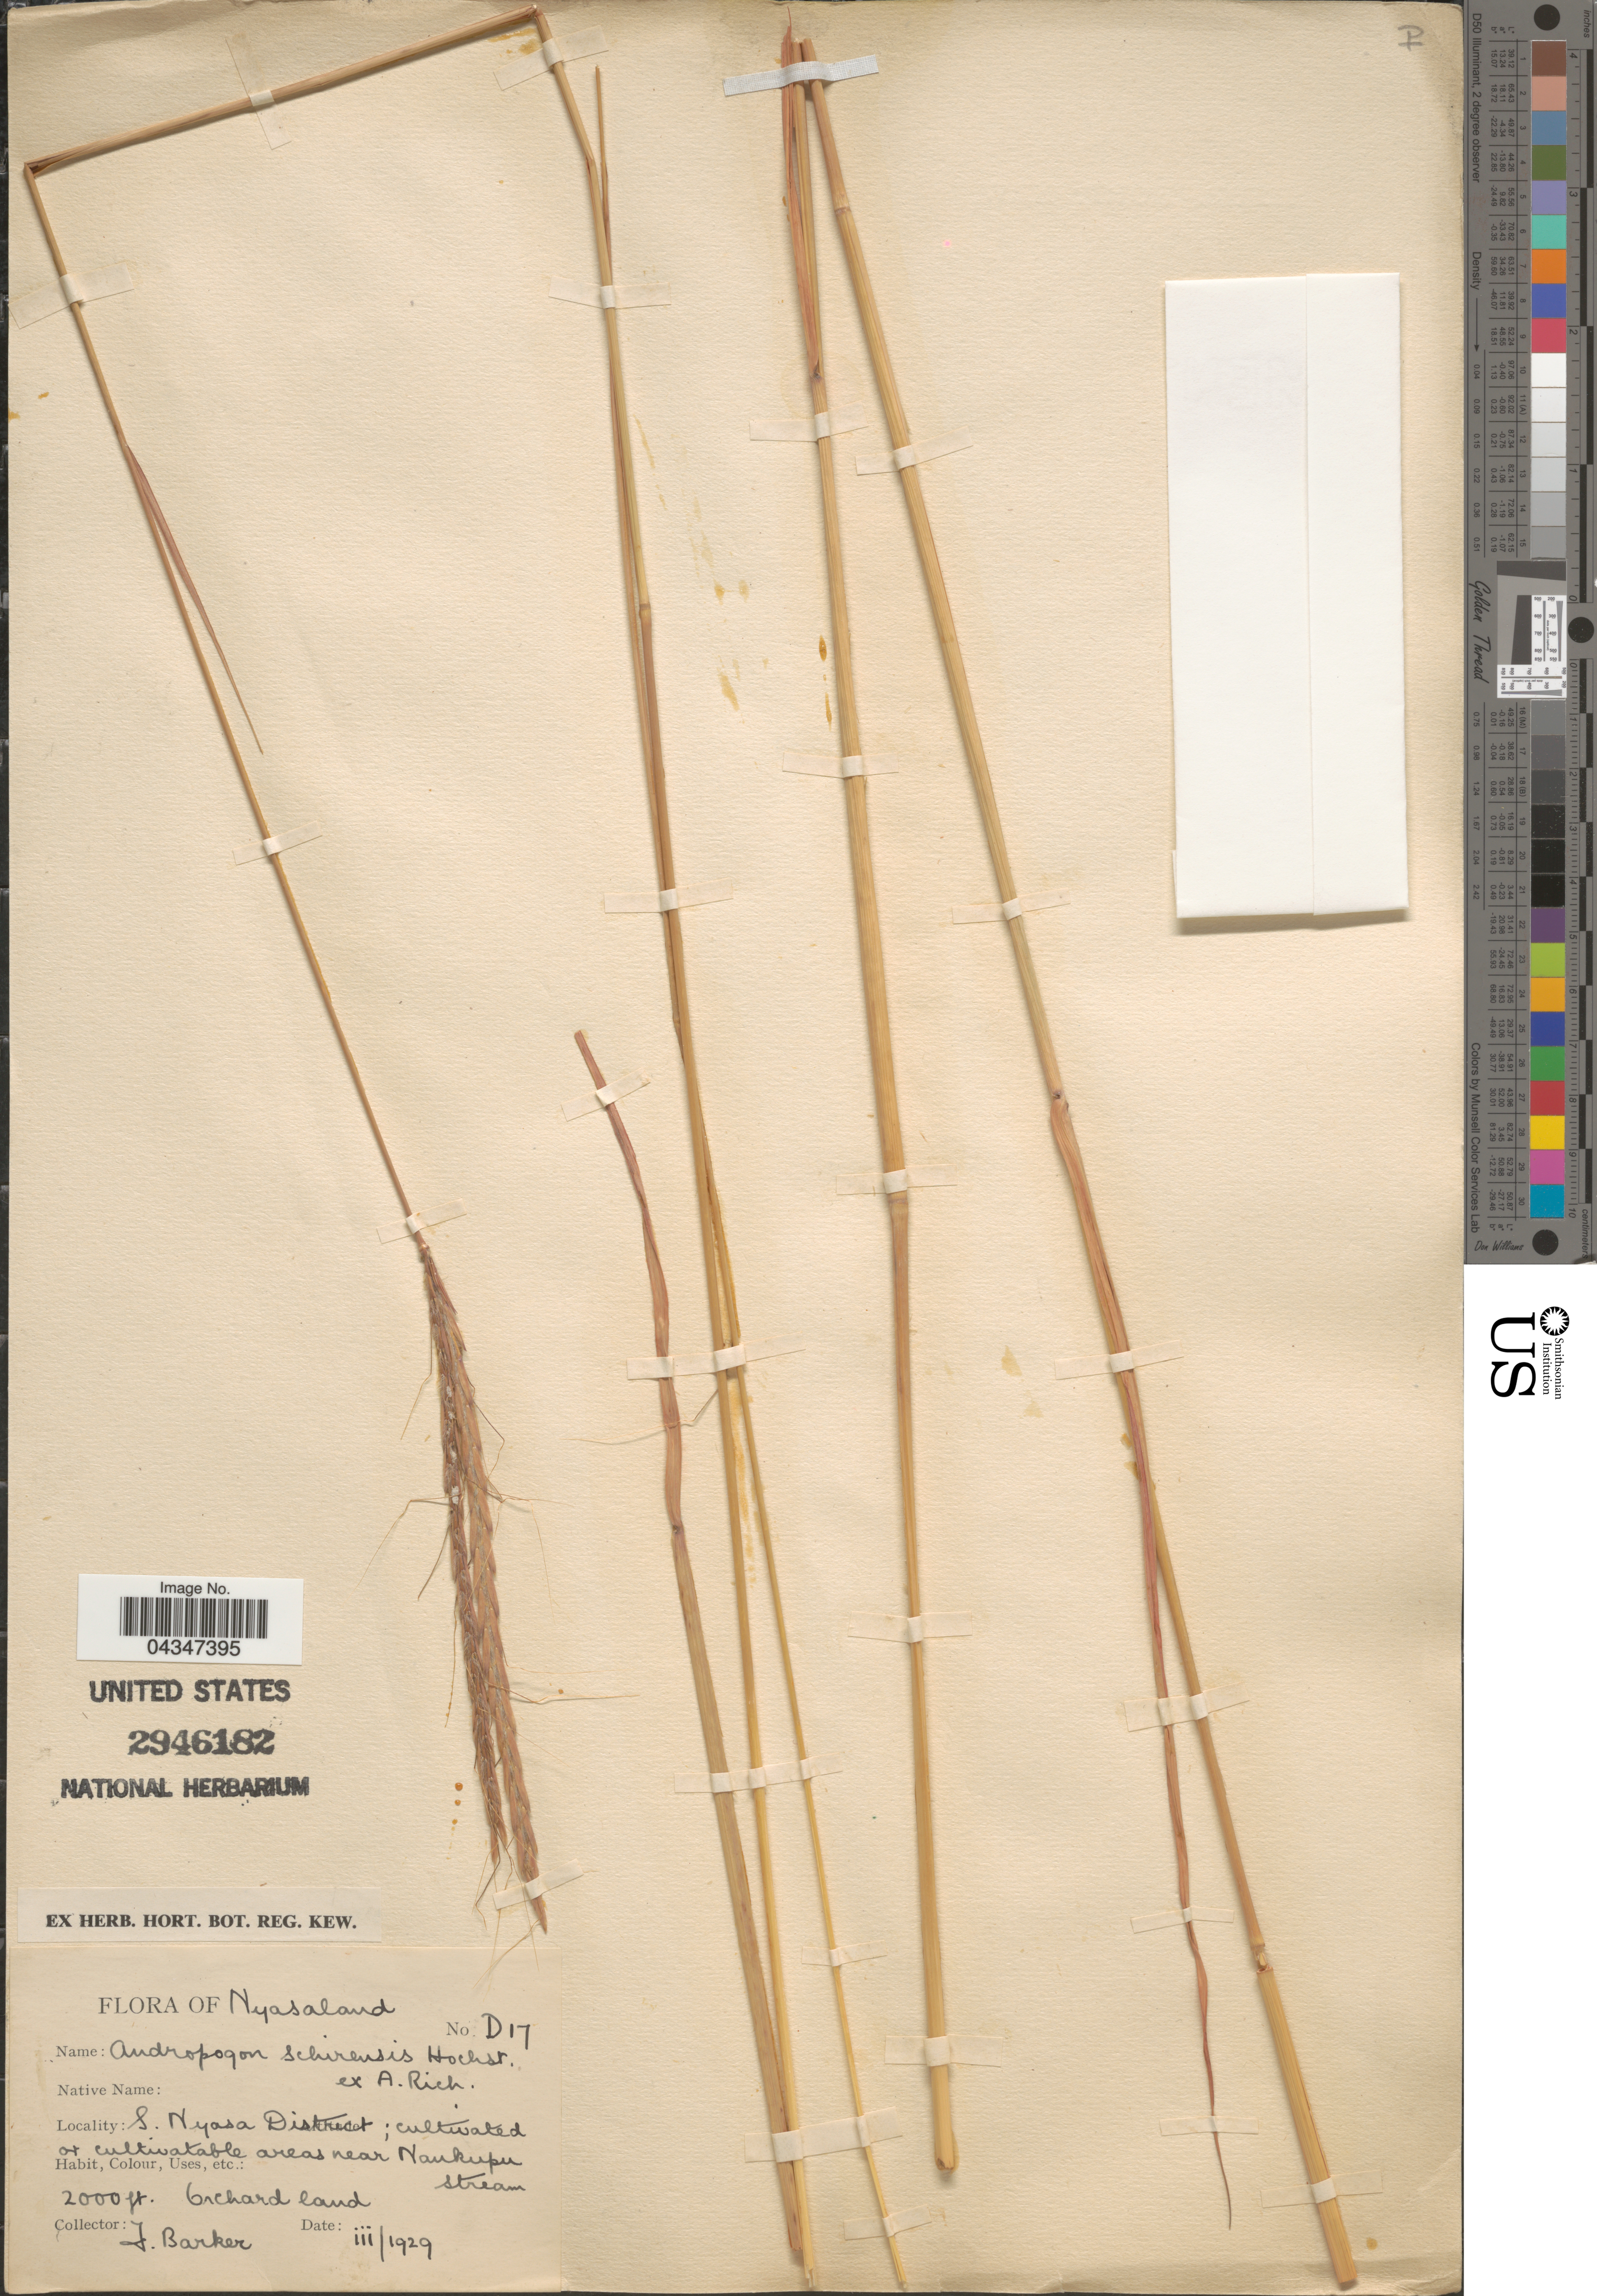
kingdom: Plantae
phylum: Tracheophyta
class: Liliopsida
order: Poales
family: Poaceae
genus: Andropogon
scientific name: Andropogon schirensis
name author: Hochst. ex A. Rich.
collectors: J. S. Barker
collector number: D17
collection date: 1929-03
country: Malawi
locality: Nyasaland. S. Nyasa District; cultivated or cultivatable areas near Naukupu stream.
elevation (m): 610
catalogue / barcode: US 2946182